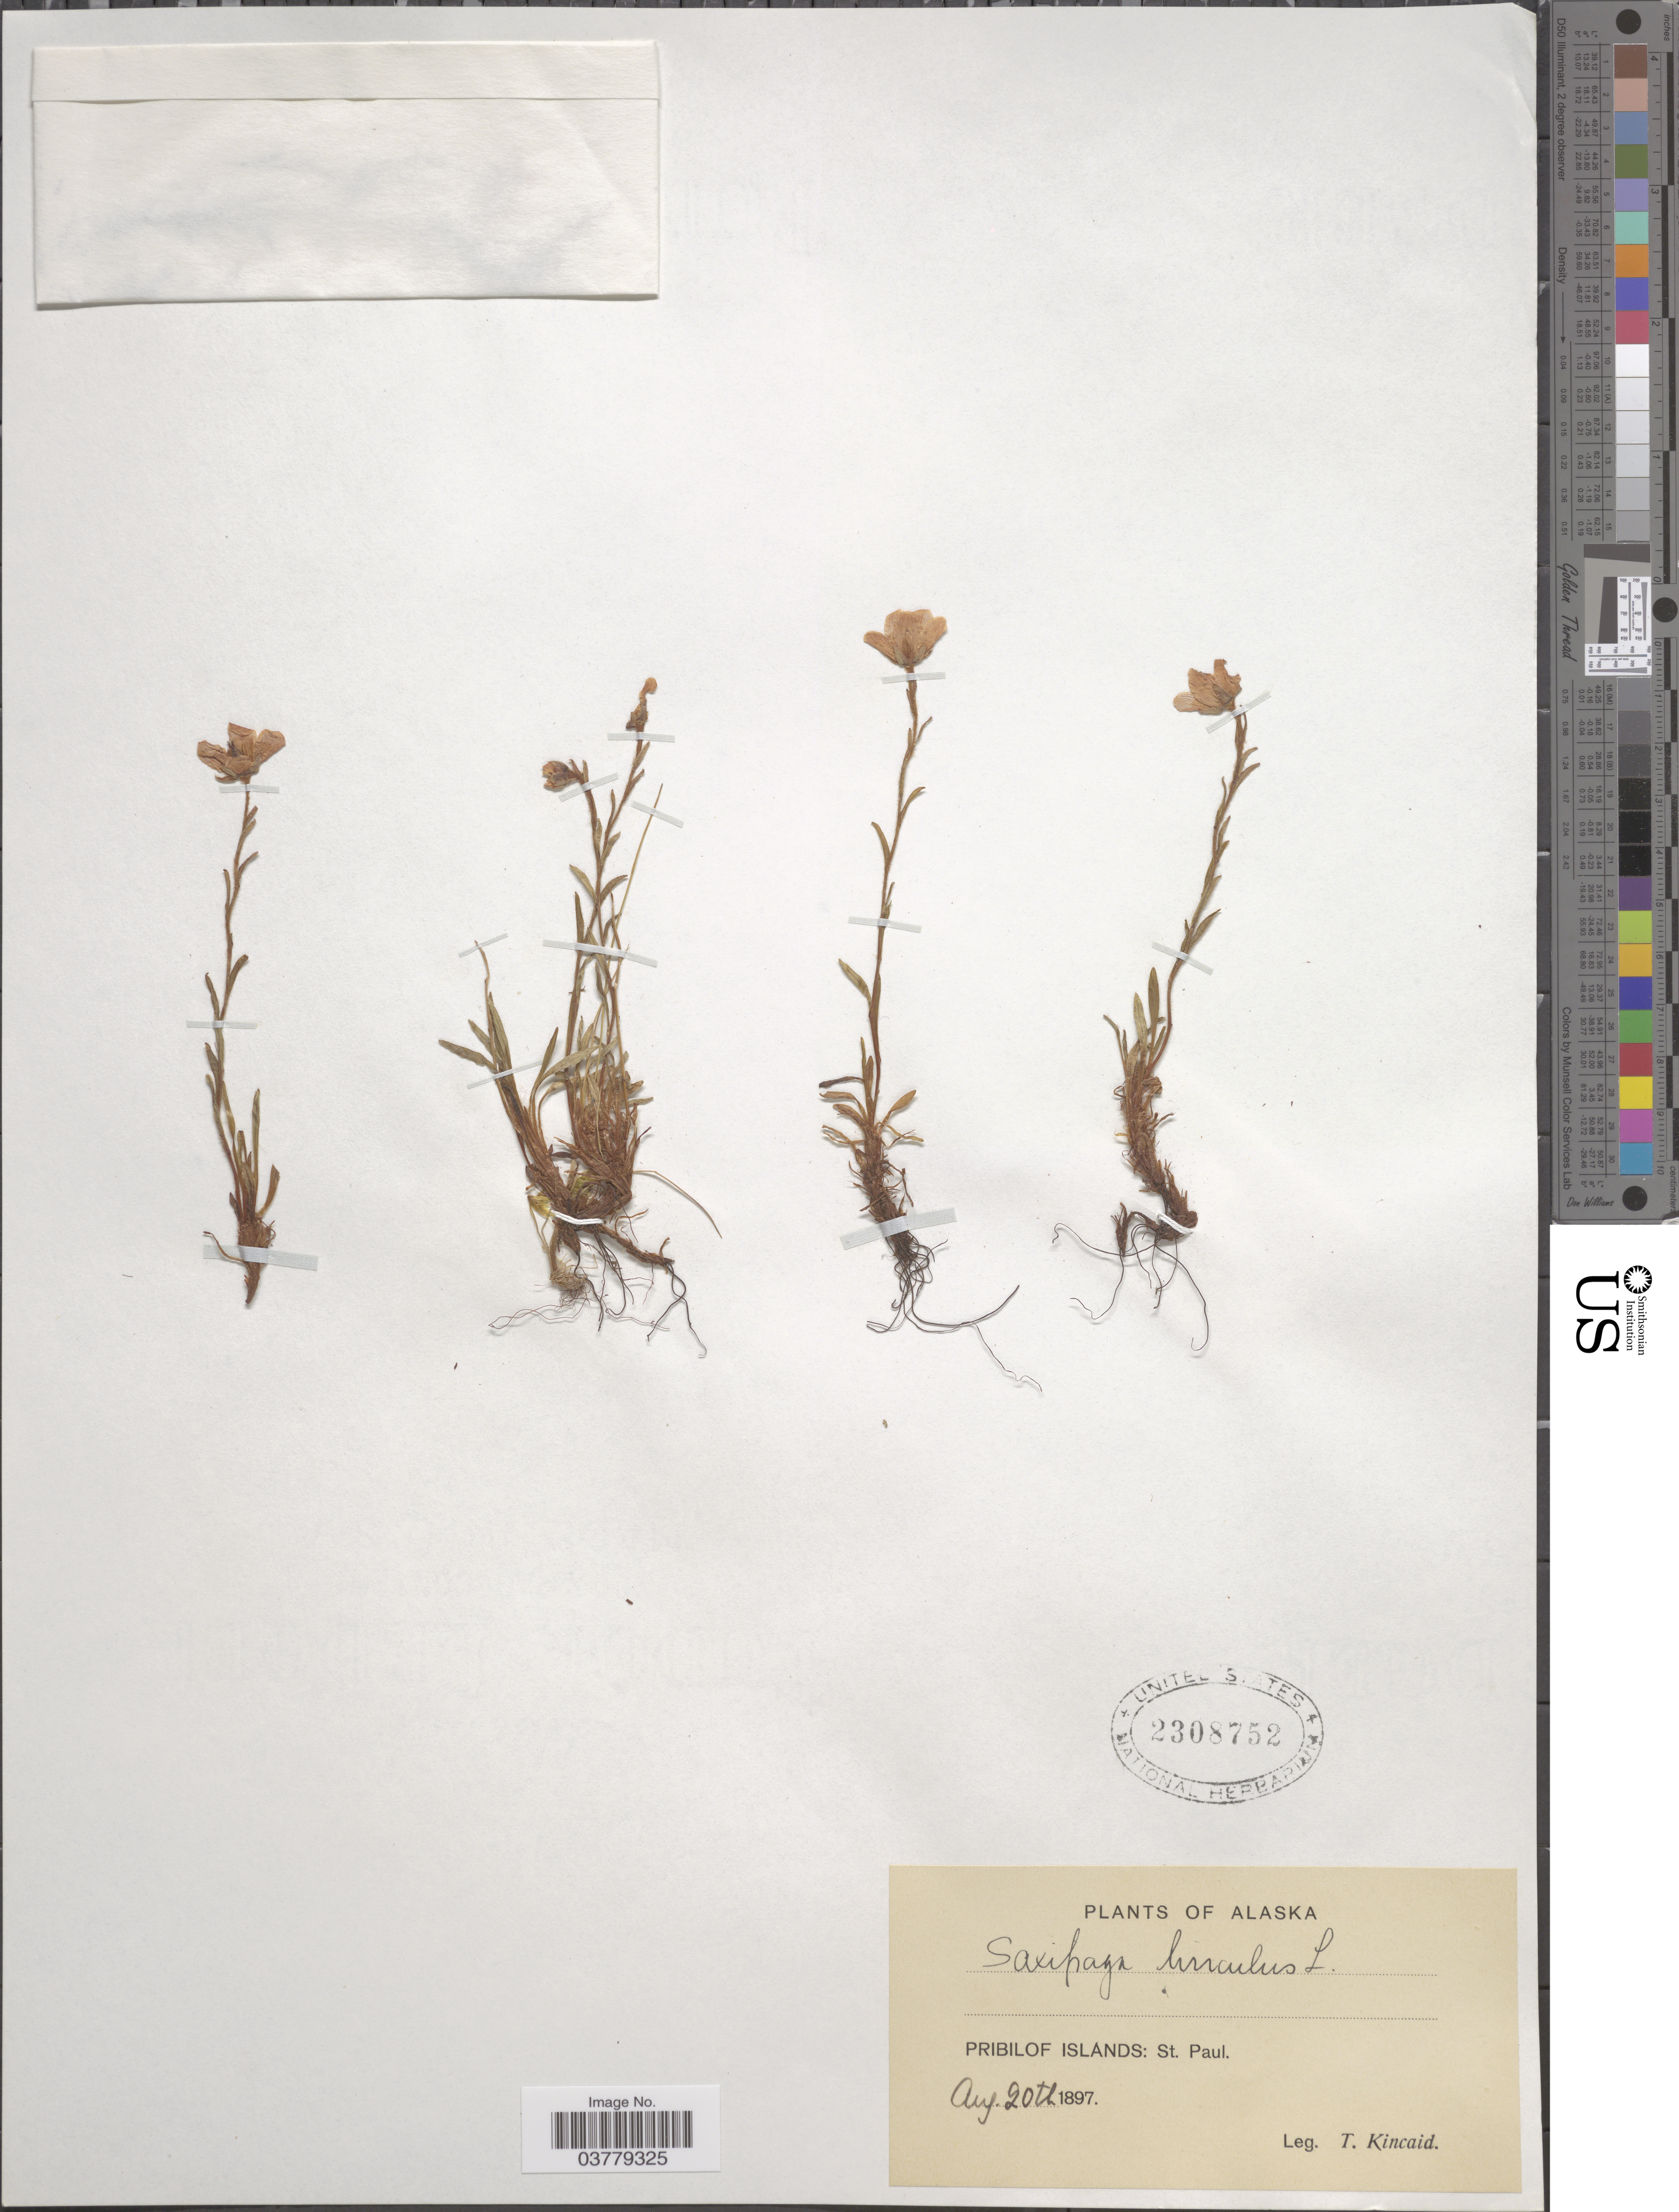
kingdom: Plantae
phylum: Tracheophyta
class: Magnoliopsida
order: Saxifragales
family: Saxifragaceae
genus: Saxifraga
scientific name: Saxifraga hirculus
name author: L.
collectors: T. C. Kincaid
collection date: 1897-08-20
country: United States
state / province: Alaska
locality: Pribilof Islands: St. Paul.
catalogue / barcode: US 2308752